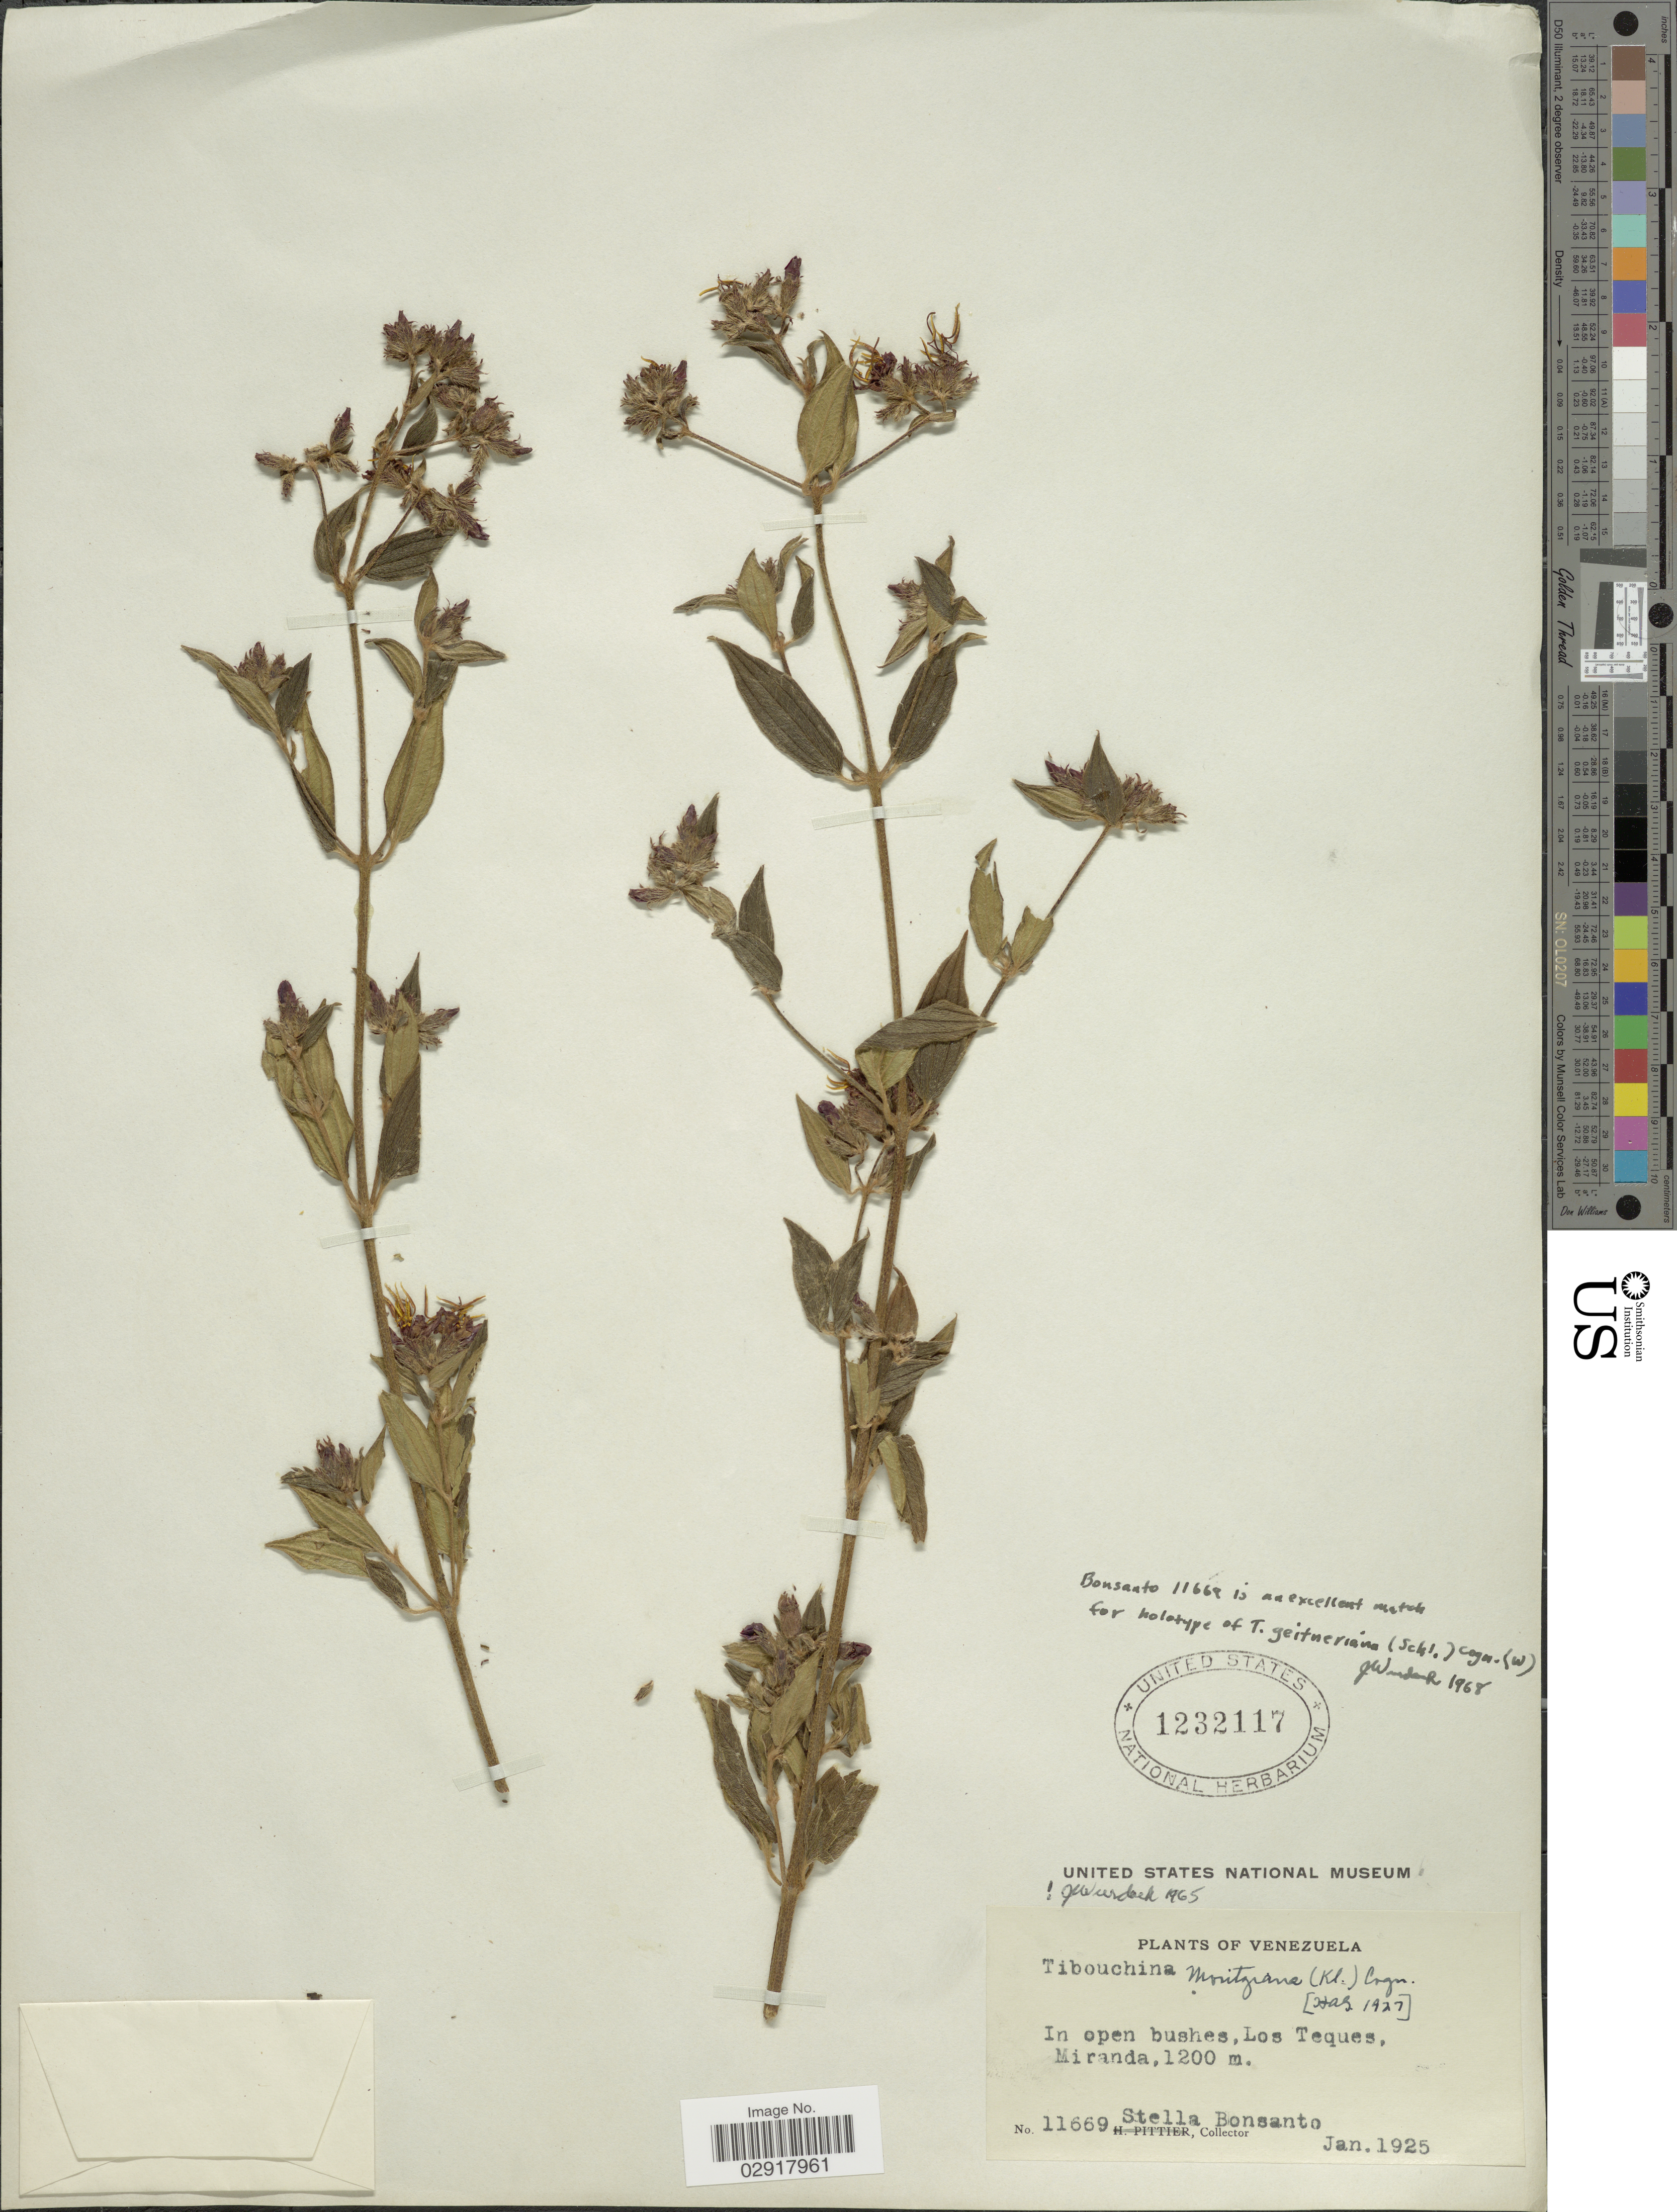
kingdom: Plantae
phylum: Tracheophyta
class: Magnoliopsida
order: Myrtales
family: Melastomataceae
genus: Chaetogastra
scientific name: Chaetogastra geitneriana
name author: Schltdl.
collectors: S. Bonsanto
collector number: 11669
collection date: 1925-01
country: Venezuela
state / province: Miranda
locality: In open bushes, Los Teques.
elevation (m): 1200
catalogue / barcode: US 1232117